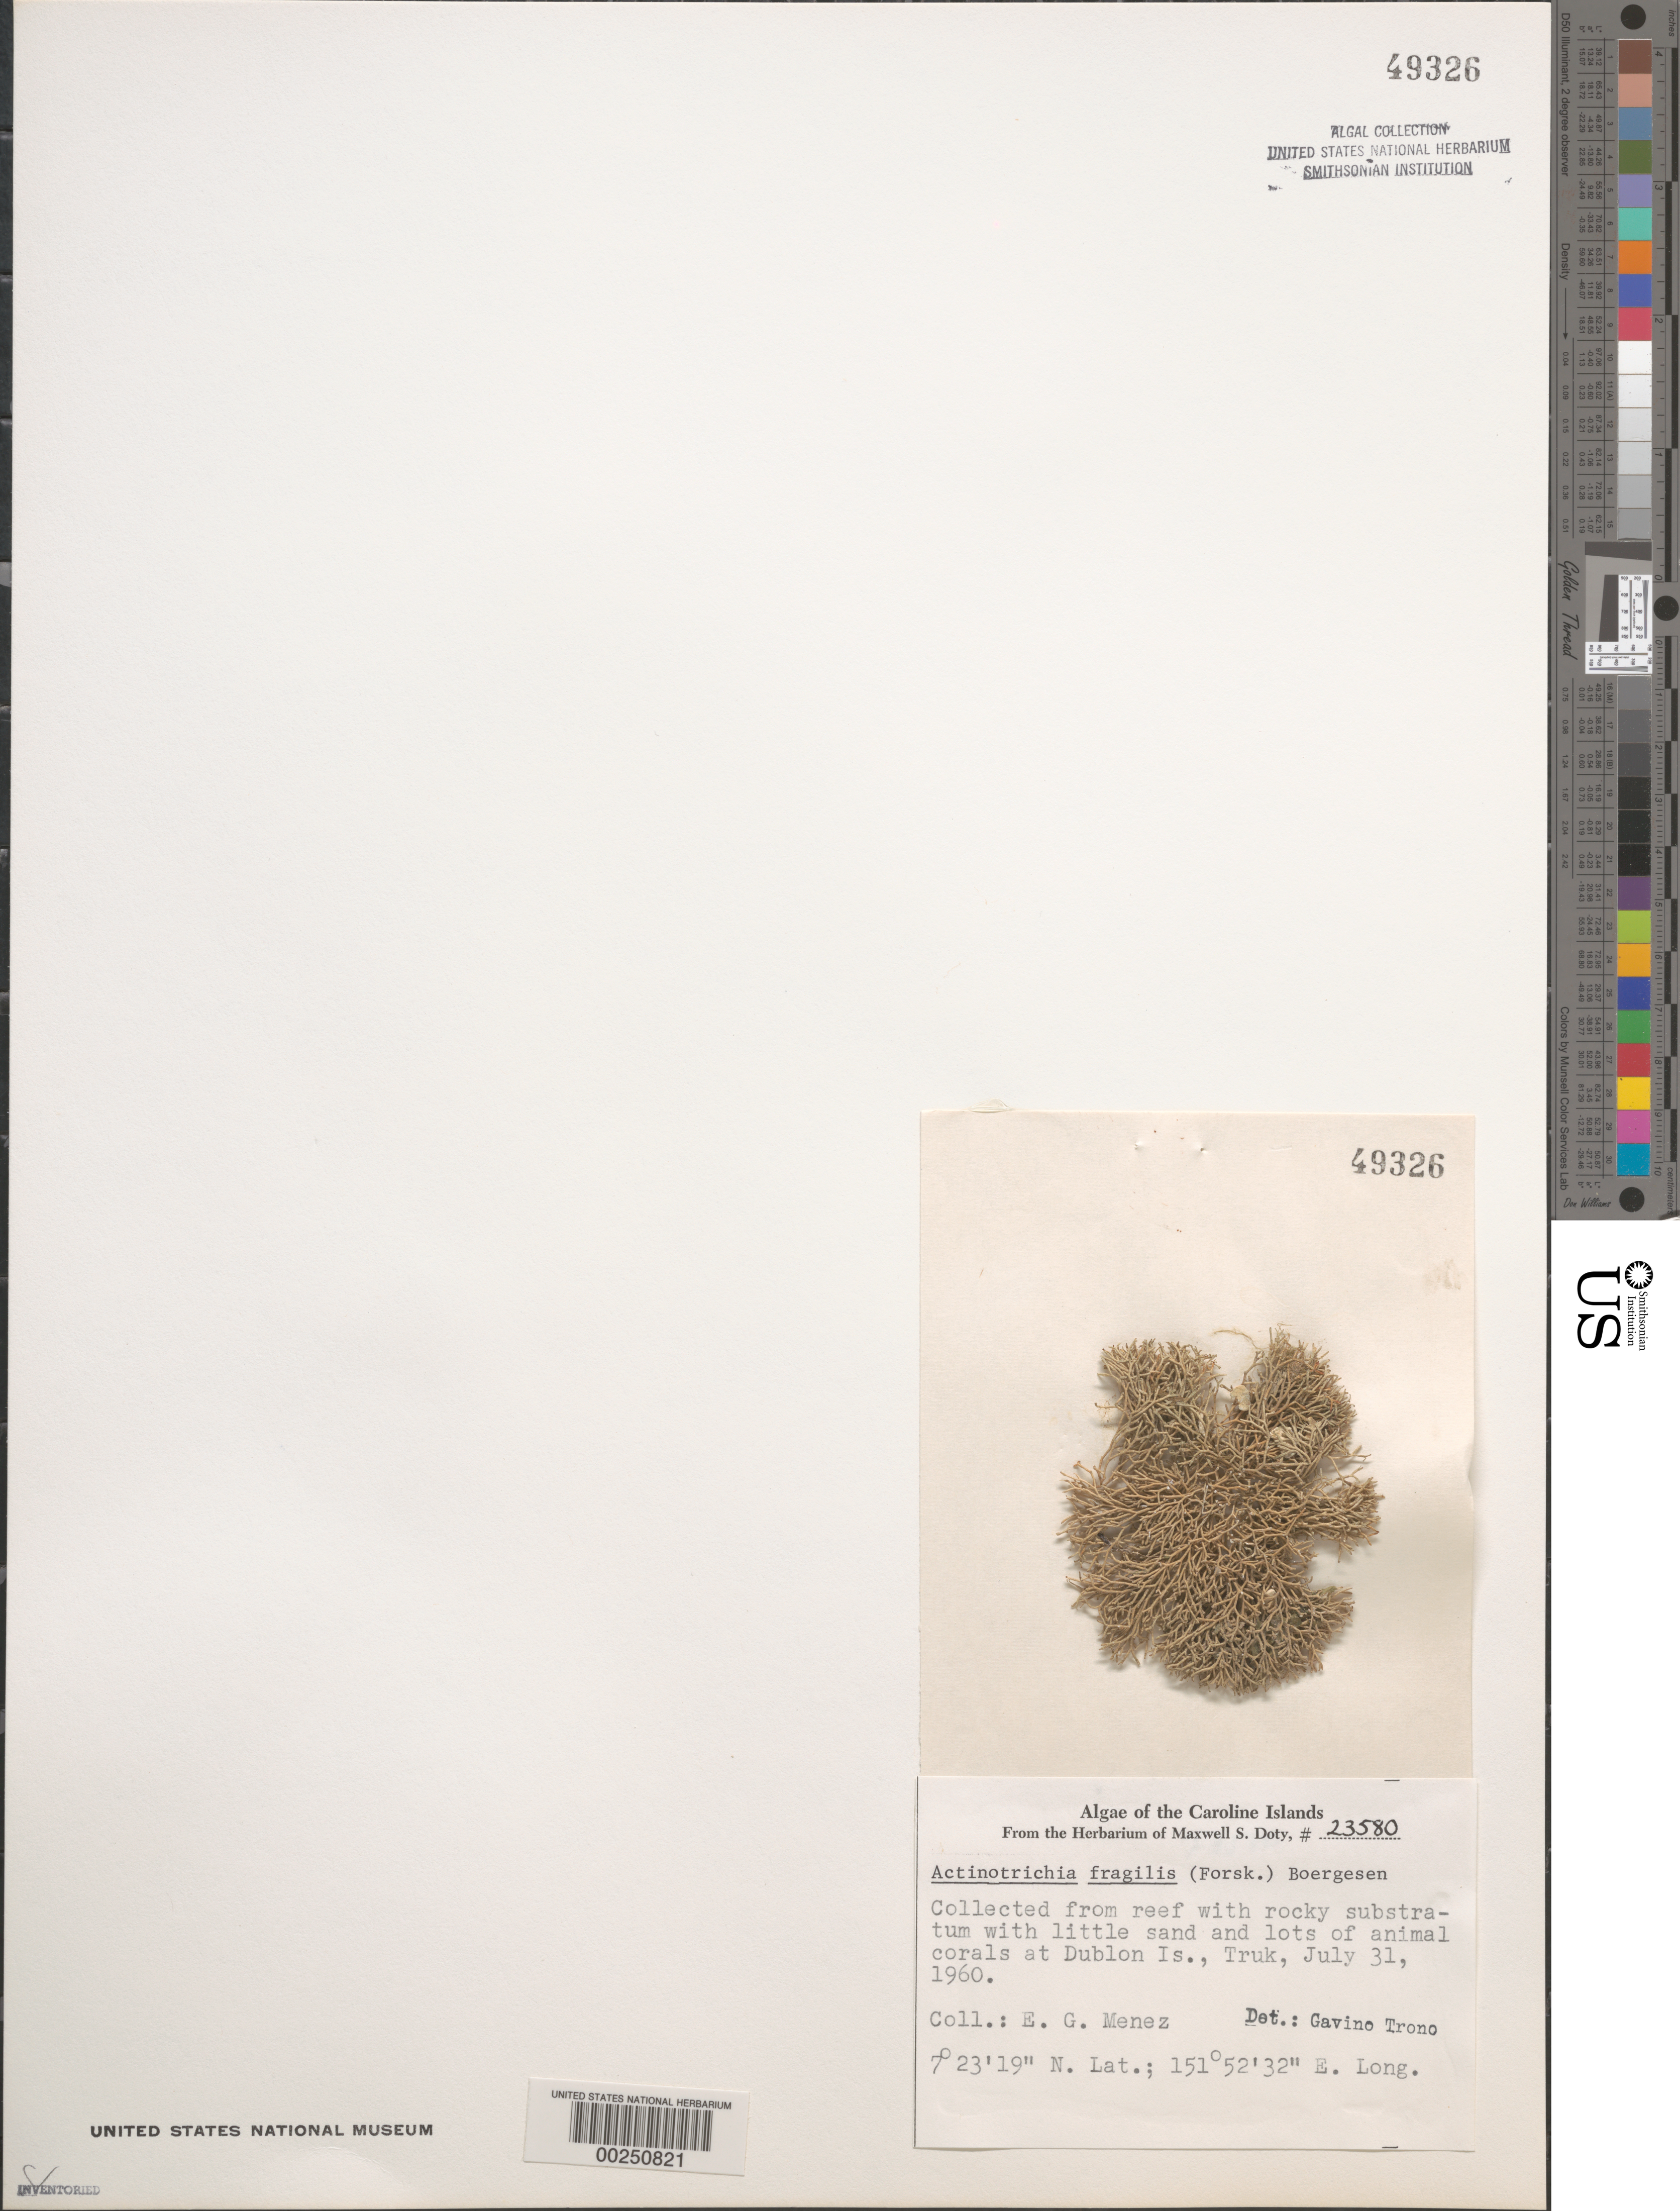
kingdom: Plantae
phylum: Rhodophyta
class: Florideophyceae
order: Nemaliales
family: Galaxauraceae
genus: Actinotrichia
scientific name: Actinotrichia fragilis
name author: (Forssk.) Børgesen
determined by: Trono, Gavino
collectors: Meñez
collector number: MSD 23580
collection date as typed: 31 Jul 1960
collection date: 1960-07-31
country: Micronesia, Federated States of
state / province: Truk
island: Dublon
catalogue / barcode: US 49326